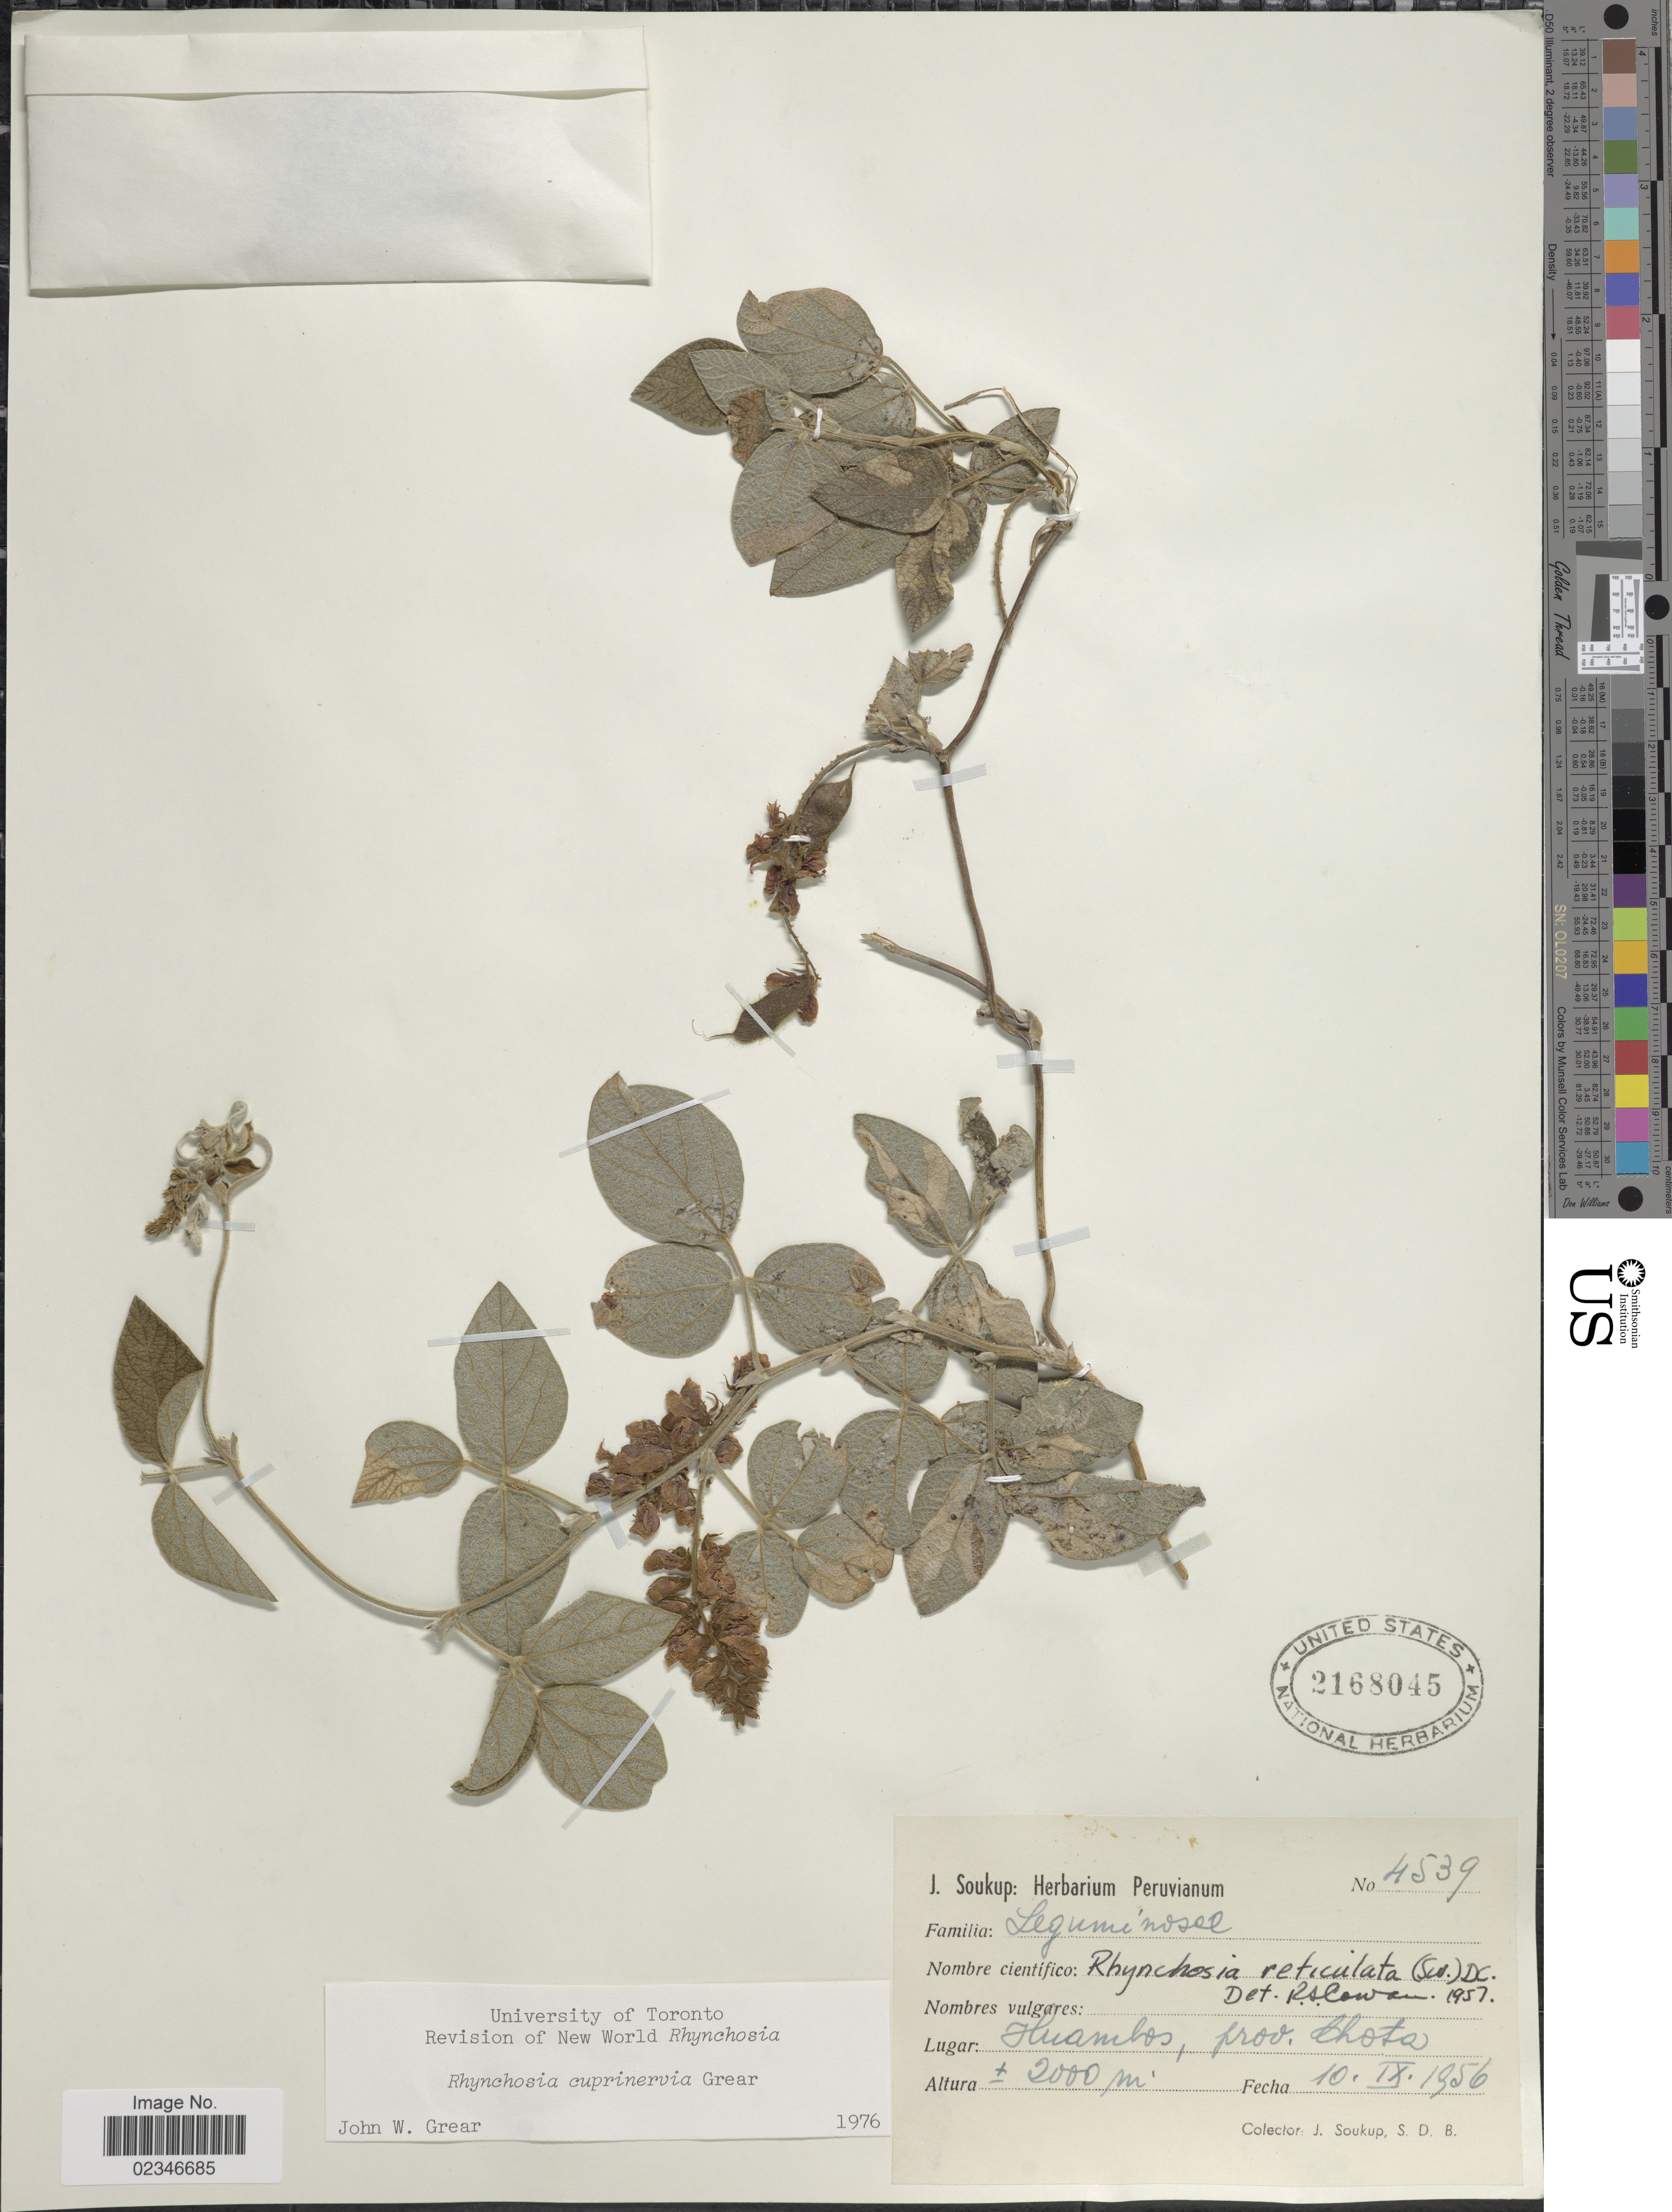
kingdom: Plantae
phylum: Tracheophyta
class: Magnoliopsida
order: Fabales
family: Fabaceae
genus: Rhynchosia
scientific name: Rhynchosia cuprinervia Grear ined.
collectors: J. Soukup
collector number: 4539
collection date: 1956-09-10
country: Peru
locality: Huambos, Prov. Chota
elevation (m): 2000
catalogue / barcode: US 2168045